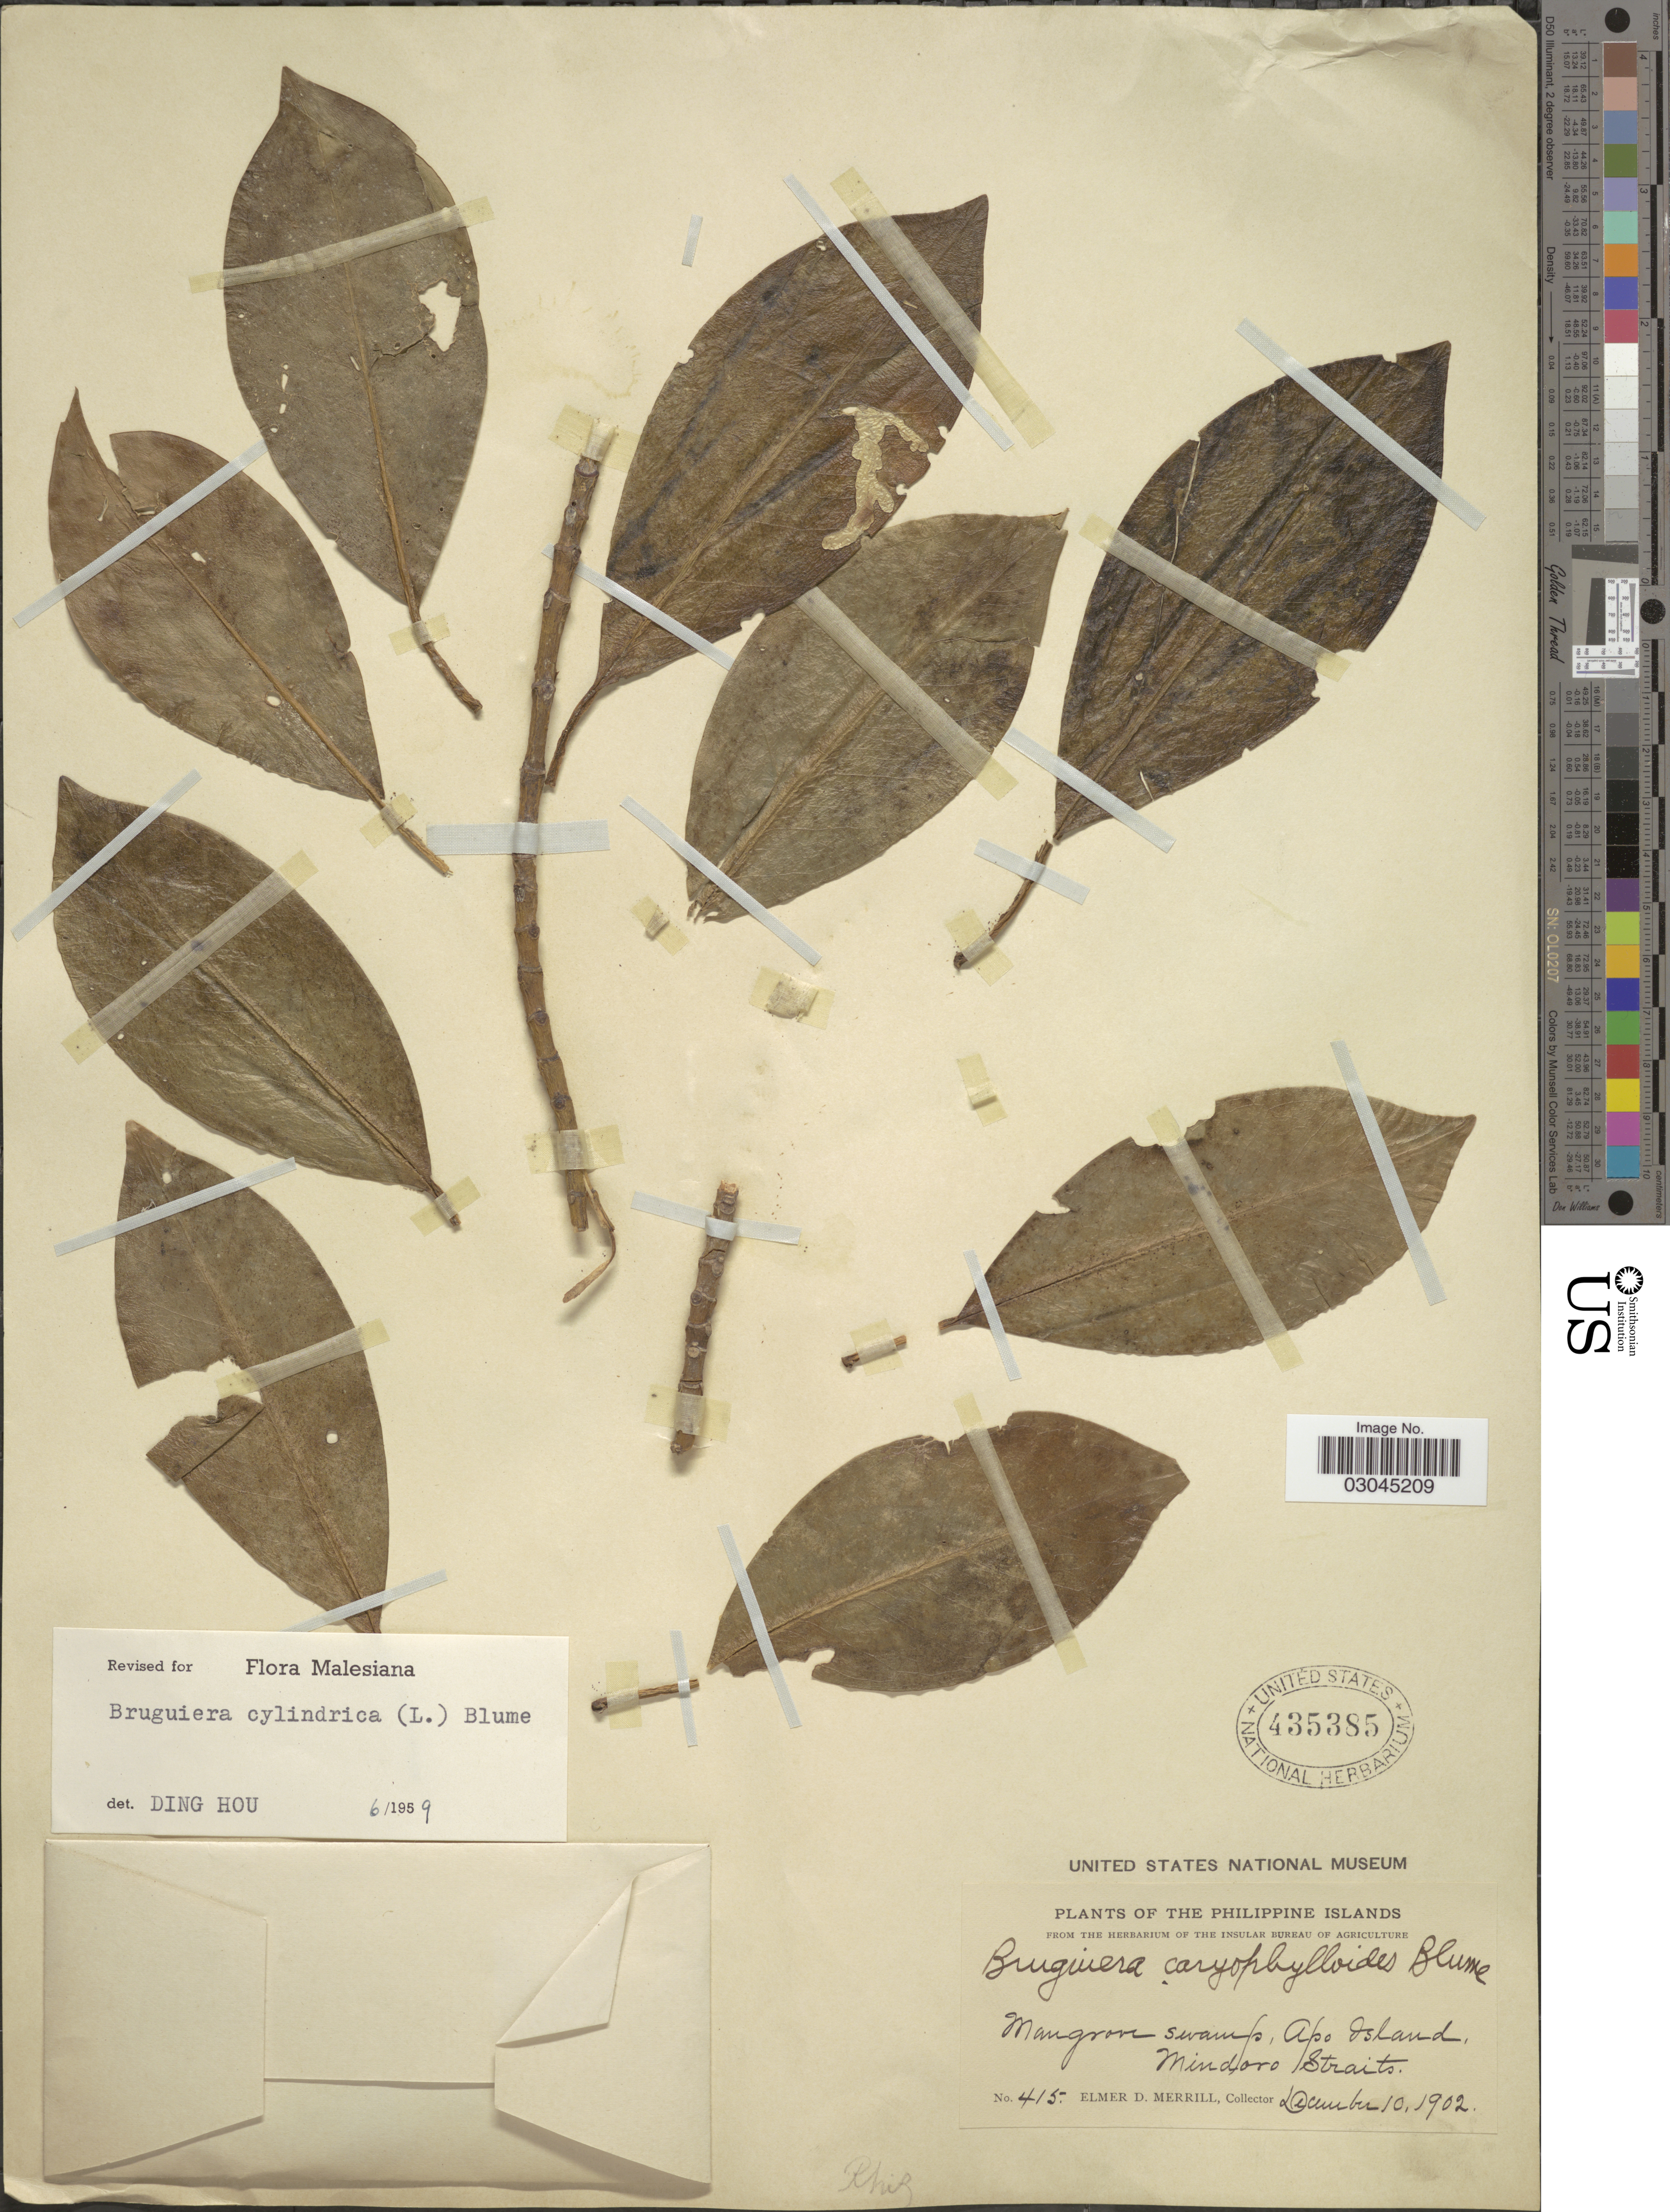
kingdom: Plantae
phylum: Tracheophyta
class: Magnoliopsida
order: Malpighiales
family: Rhizophoraceae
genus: Bruguiera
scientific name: Bruguiera cylindrica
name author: (L.) Blume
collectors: E. D. Merrill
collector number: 415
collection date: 1902-12-10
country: Philippines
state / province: Mimaropa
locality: Mangrove swamp, Apo Island, Mindoro Straits.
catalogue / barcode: US 435385